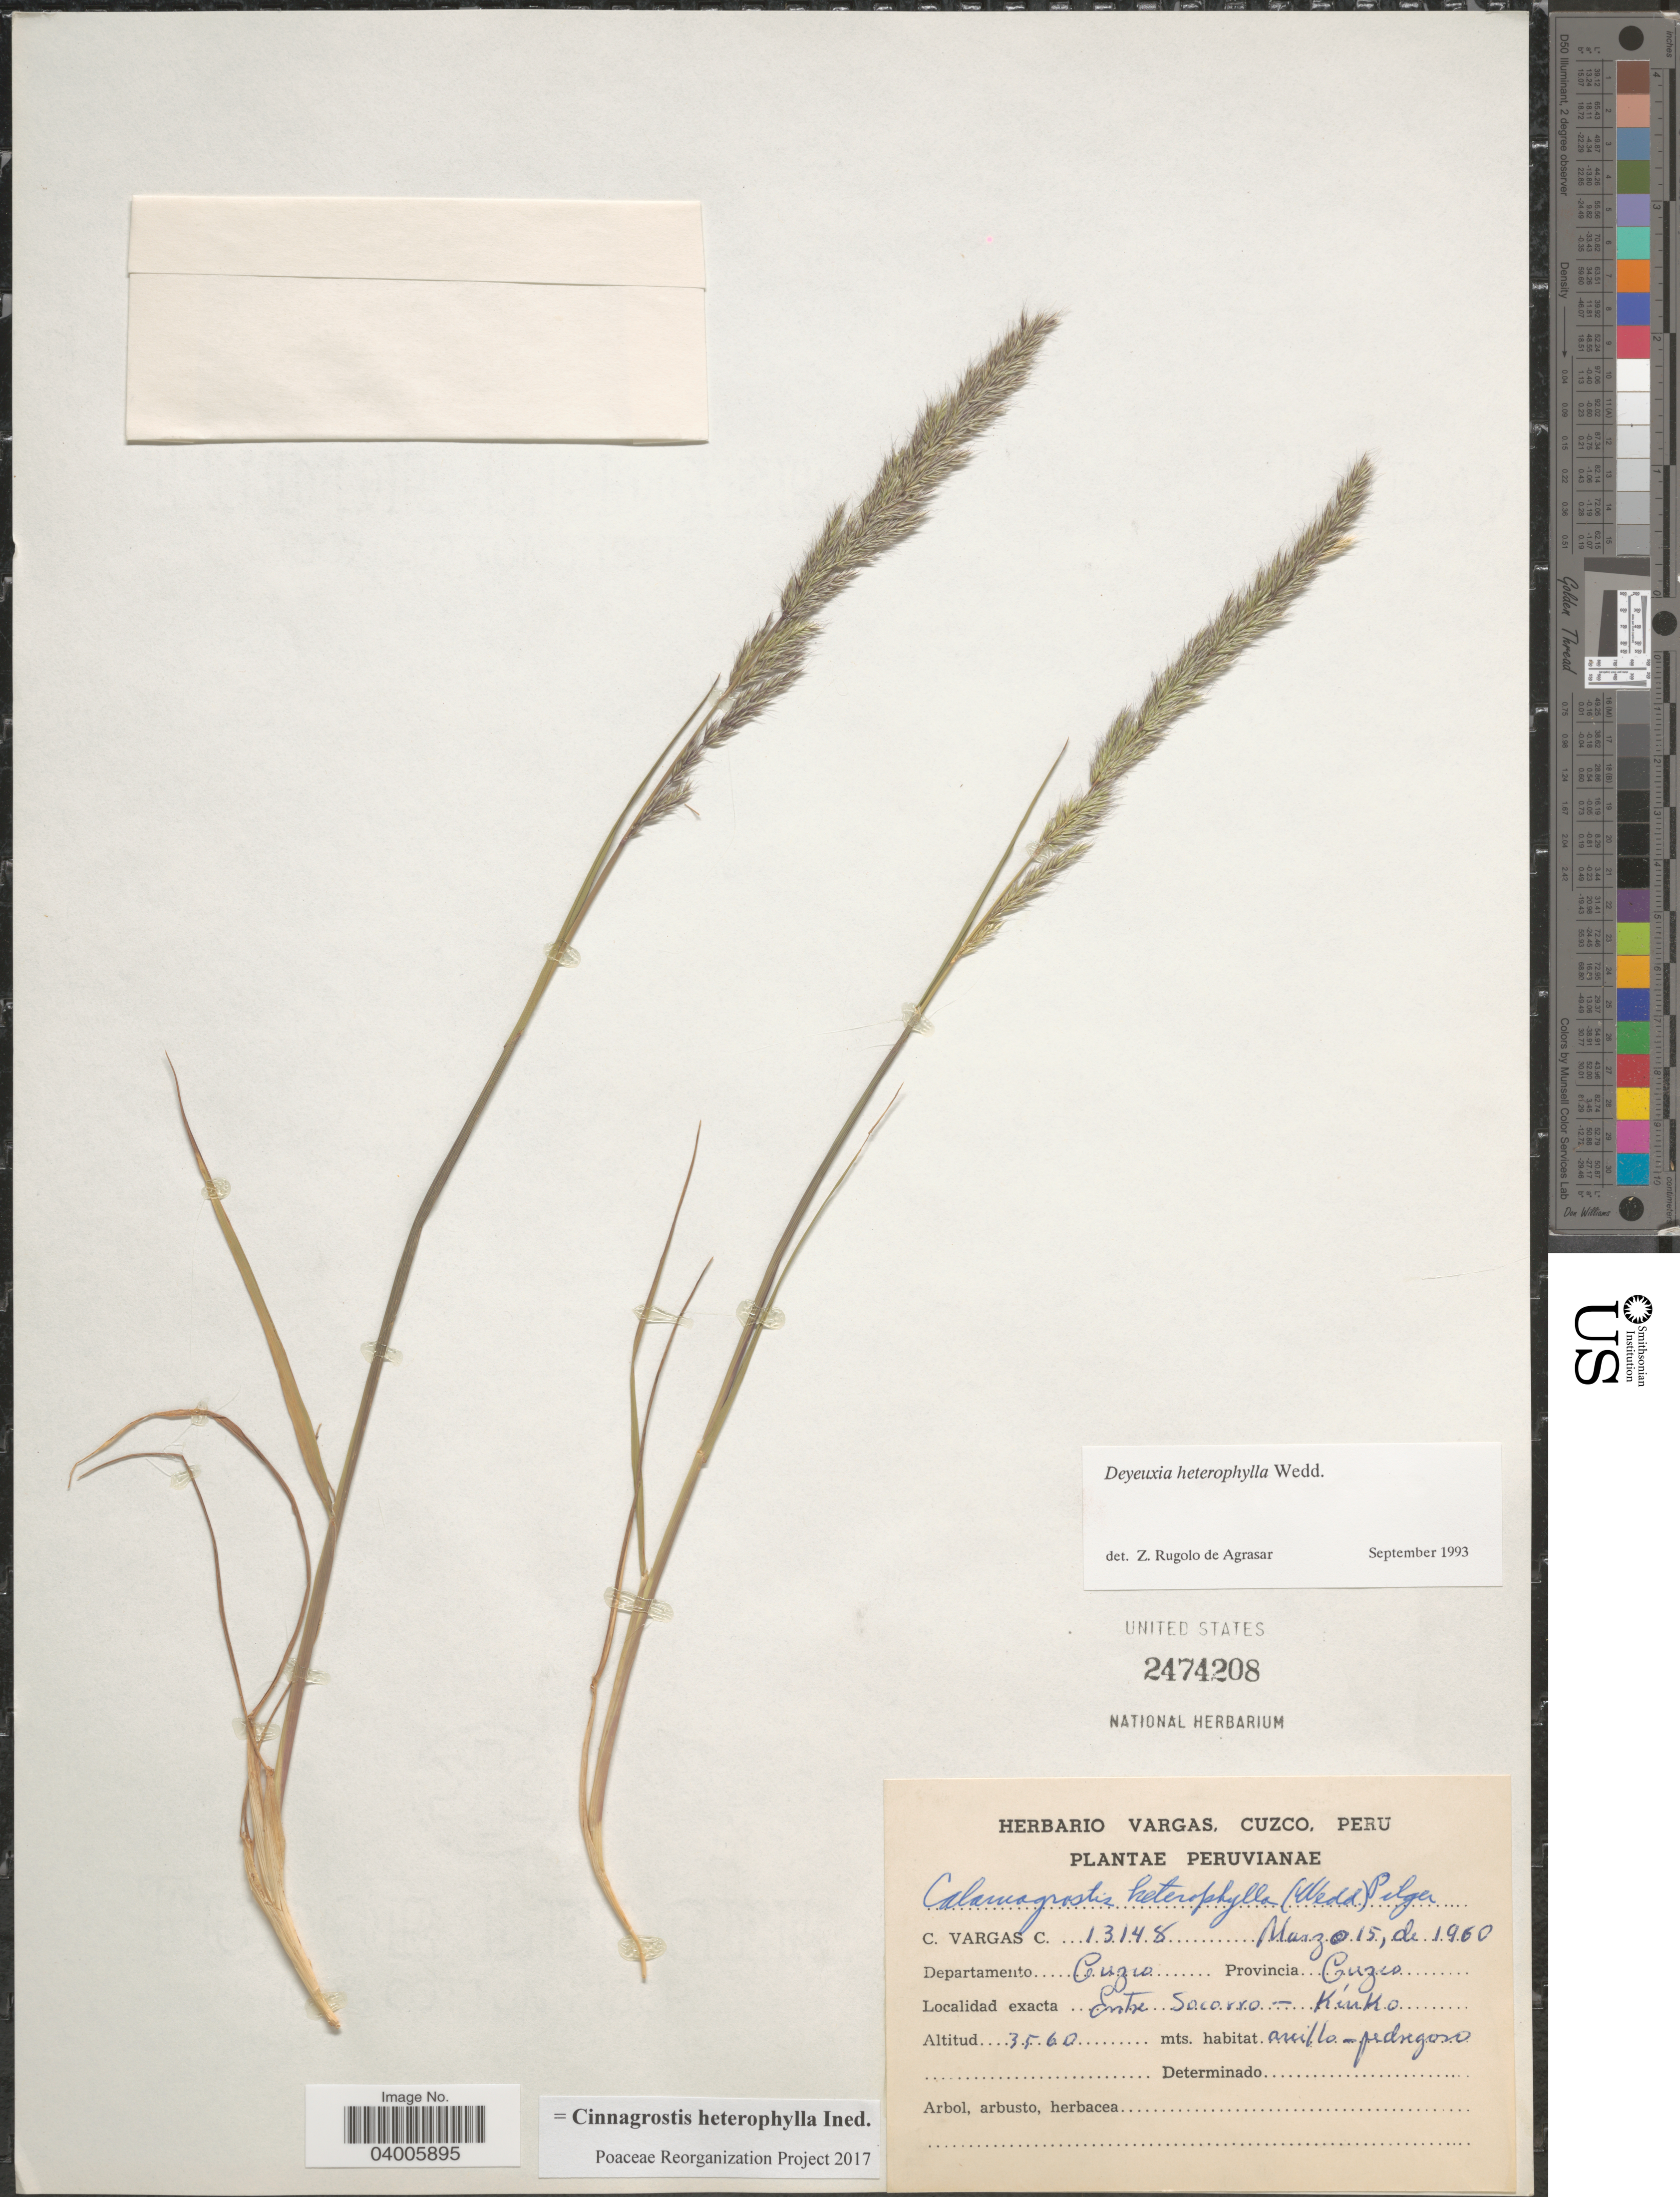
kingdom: Plantae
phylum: Tracheophyta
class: Liliopsida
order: Poales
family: Poaceae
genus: Cinnagrostis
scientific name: Cinnagrostis heterophylla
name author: (Wedd.) P.M. Peterson et al.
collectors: C. Vargas Calderón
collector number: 13148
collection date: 1960-03-15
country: Peru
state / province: Cusco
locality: Departamento Cuzco. Provincia Cuzco. Entre Socorro - Kinko.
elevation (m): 3560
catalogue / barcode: US 2474208